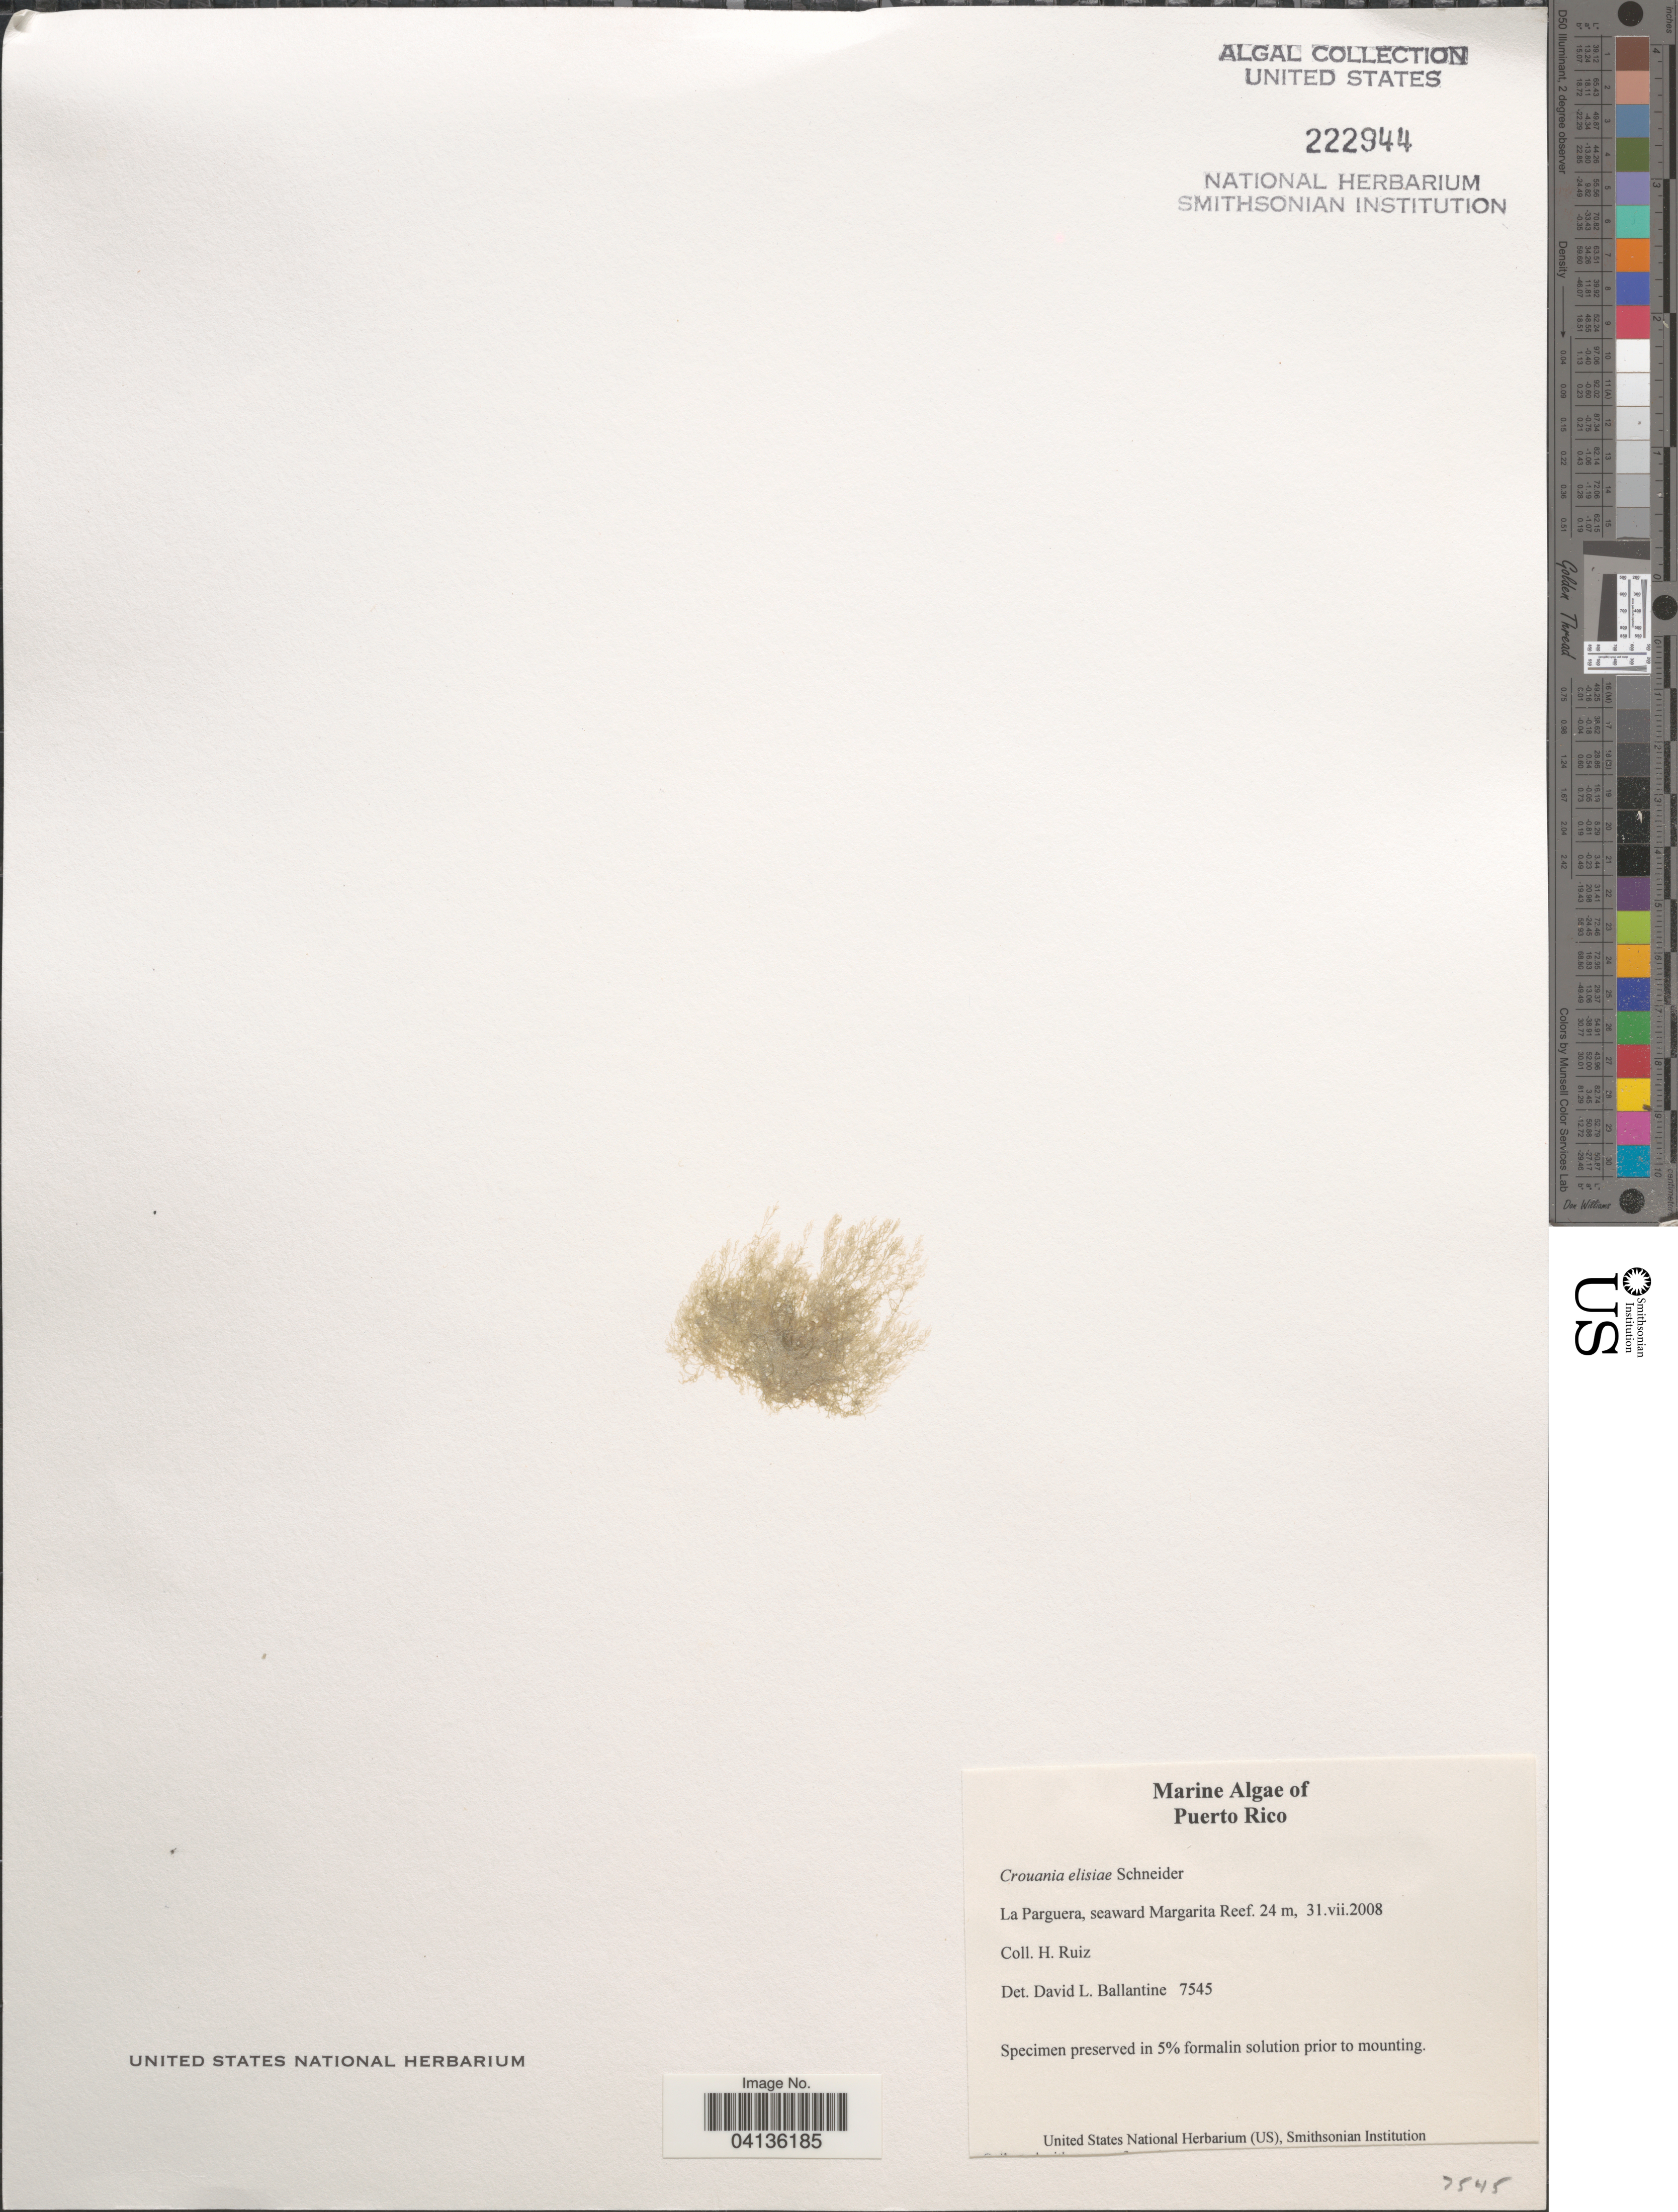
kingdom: Plantae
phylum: Rhodophyta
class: Florideophyceae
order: Ceramiales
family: Callithamniaceae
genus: Crouania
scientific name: Crouania eliseae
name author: C.W. Schneid.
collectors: H. Ruiz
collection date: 2008-07-31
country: Puerto Rico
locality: La Parguera, seaward Margarita Reef.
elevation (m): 24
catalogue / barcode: US 222944